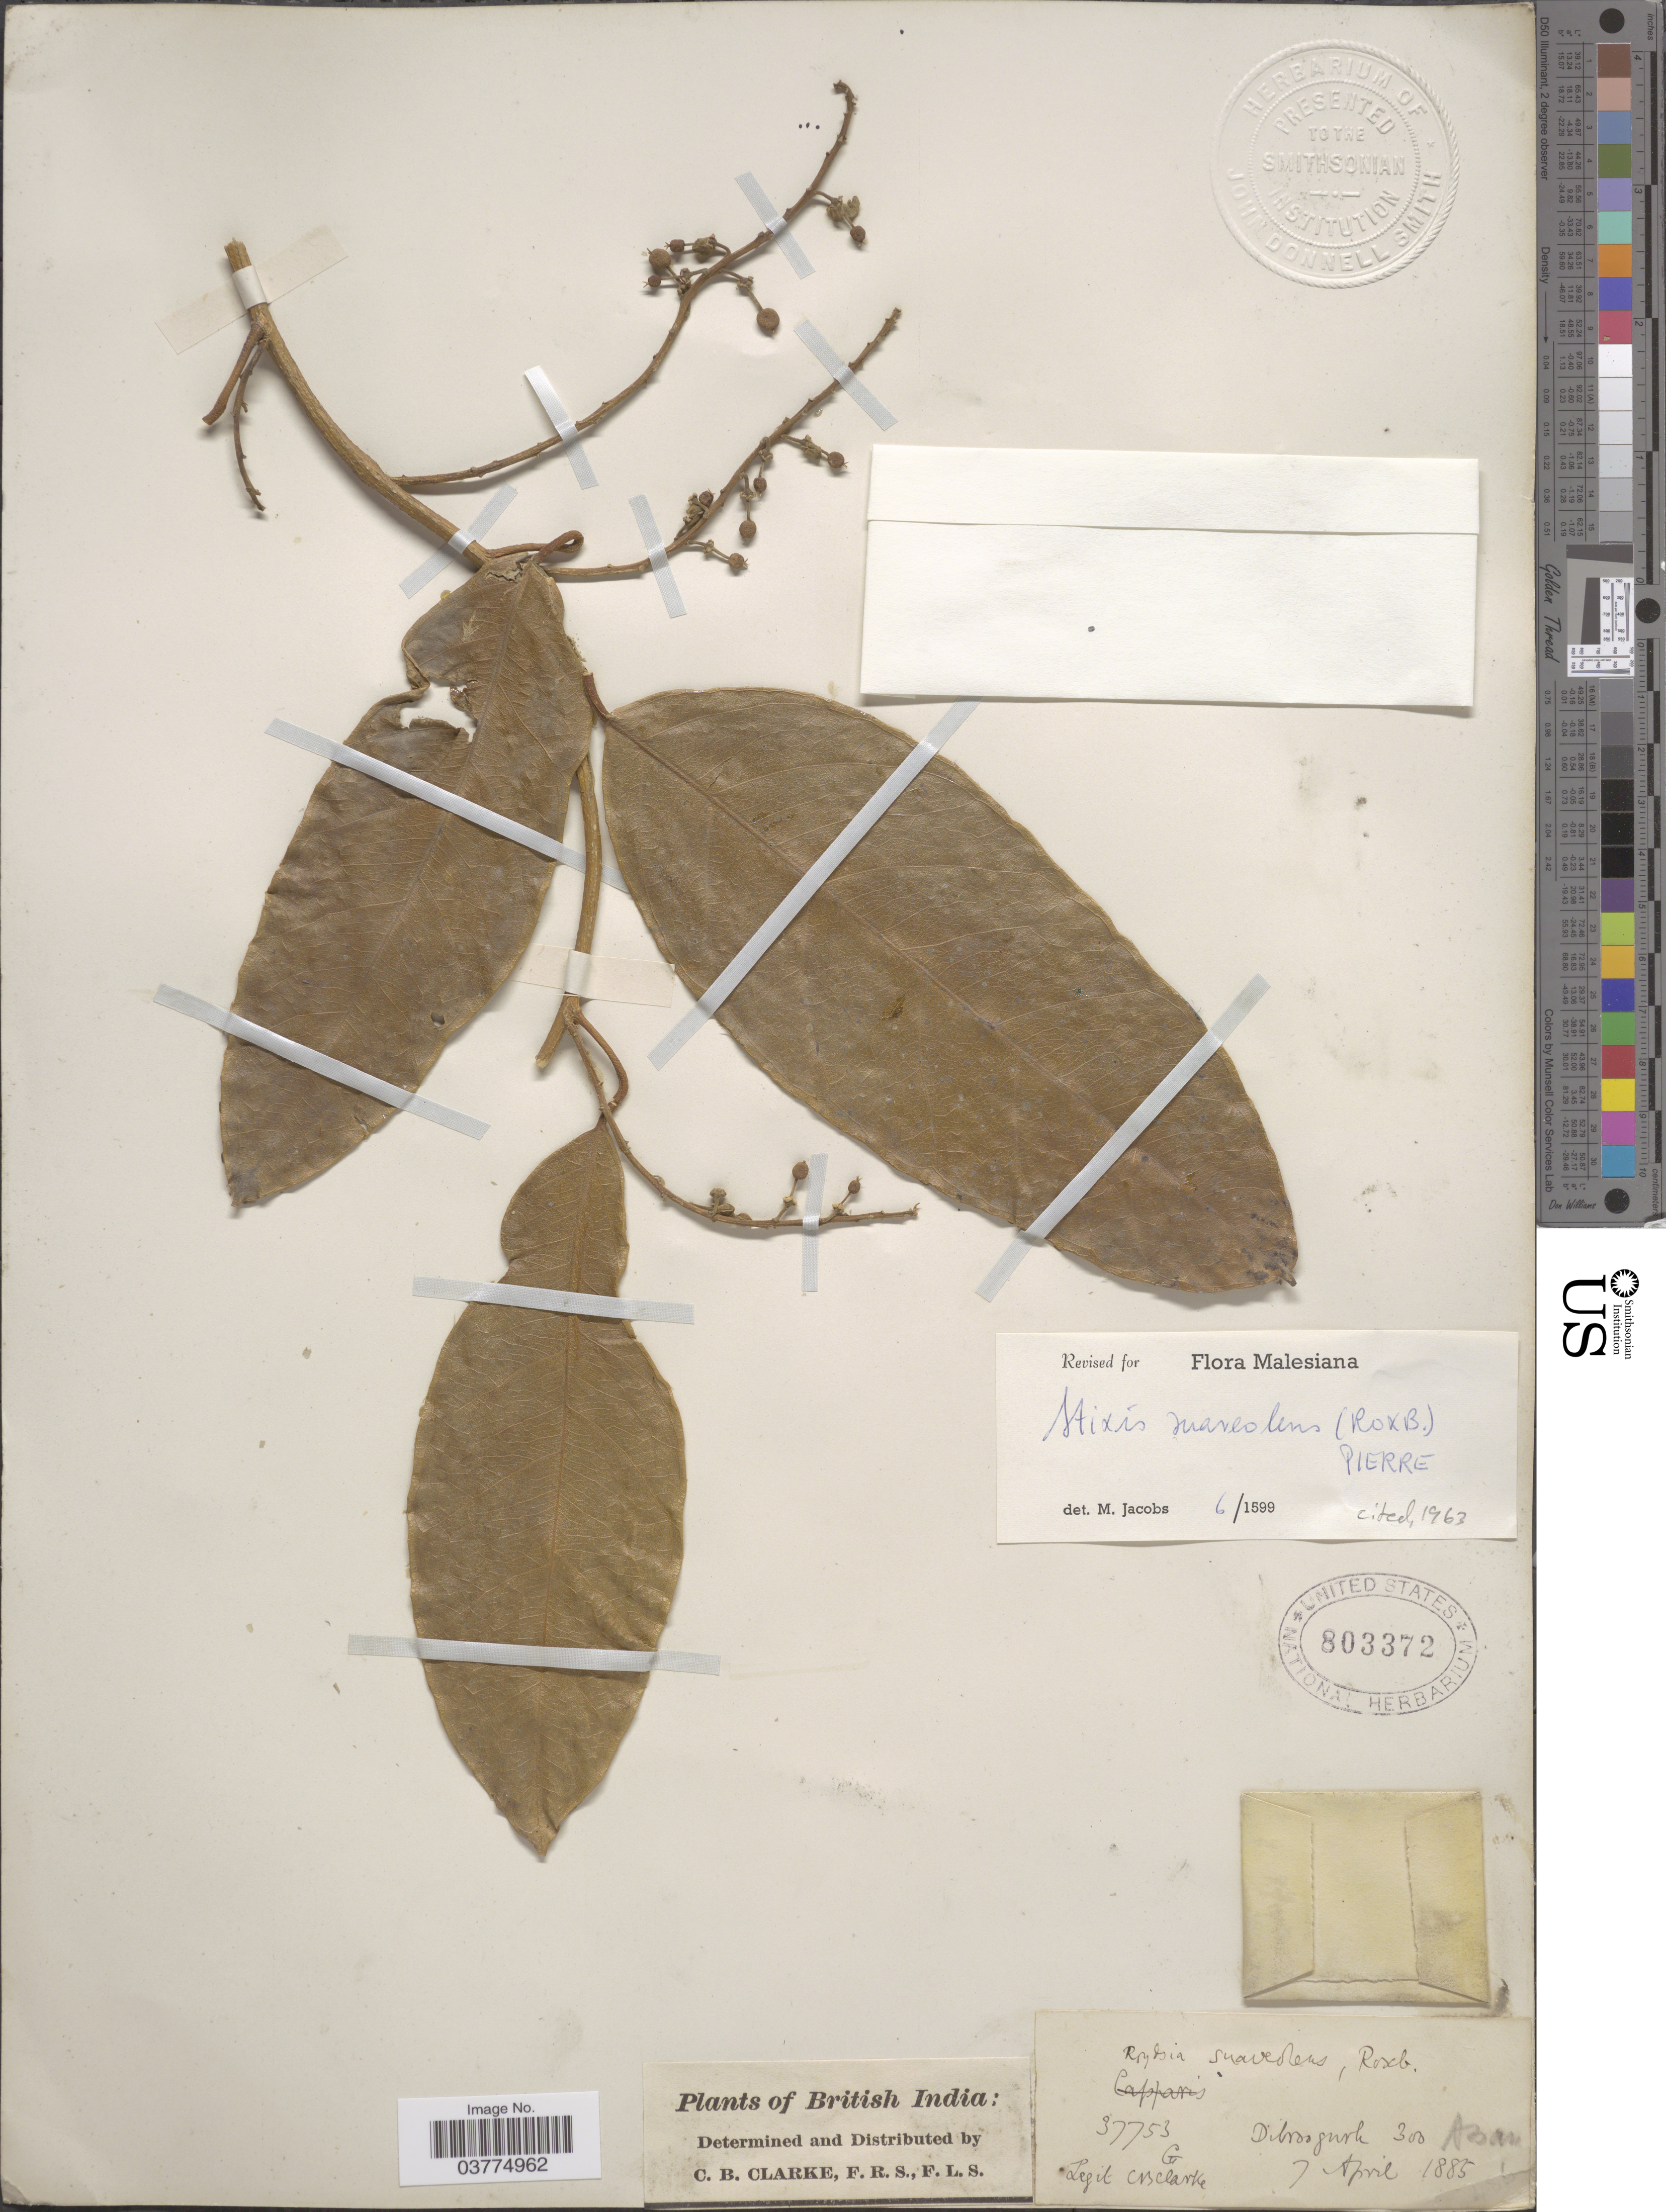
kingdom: Plantae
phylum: Tracheophyta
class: Magnoliopsida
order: Brassicales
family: Stixaceae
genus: Stixis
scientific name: Stixis suaveolens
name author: (Roxburgh) Baill.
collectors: C. B. Clarke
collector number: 37753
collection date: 1885-04-07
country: India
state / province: Assam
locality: British India. Dibroogurh, Assam.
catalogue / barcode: US 803372